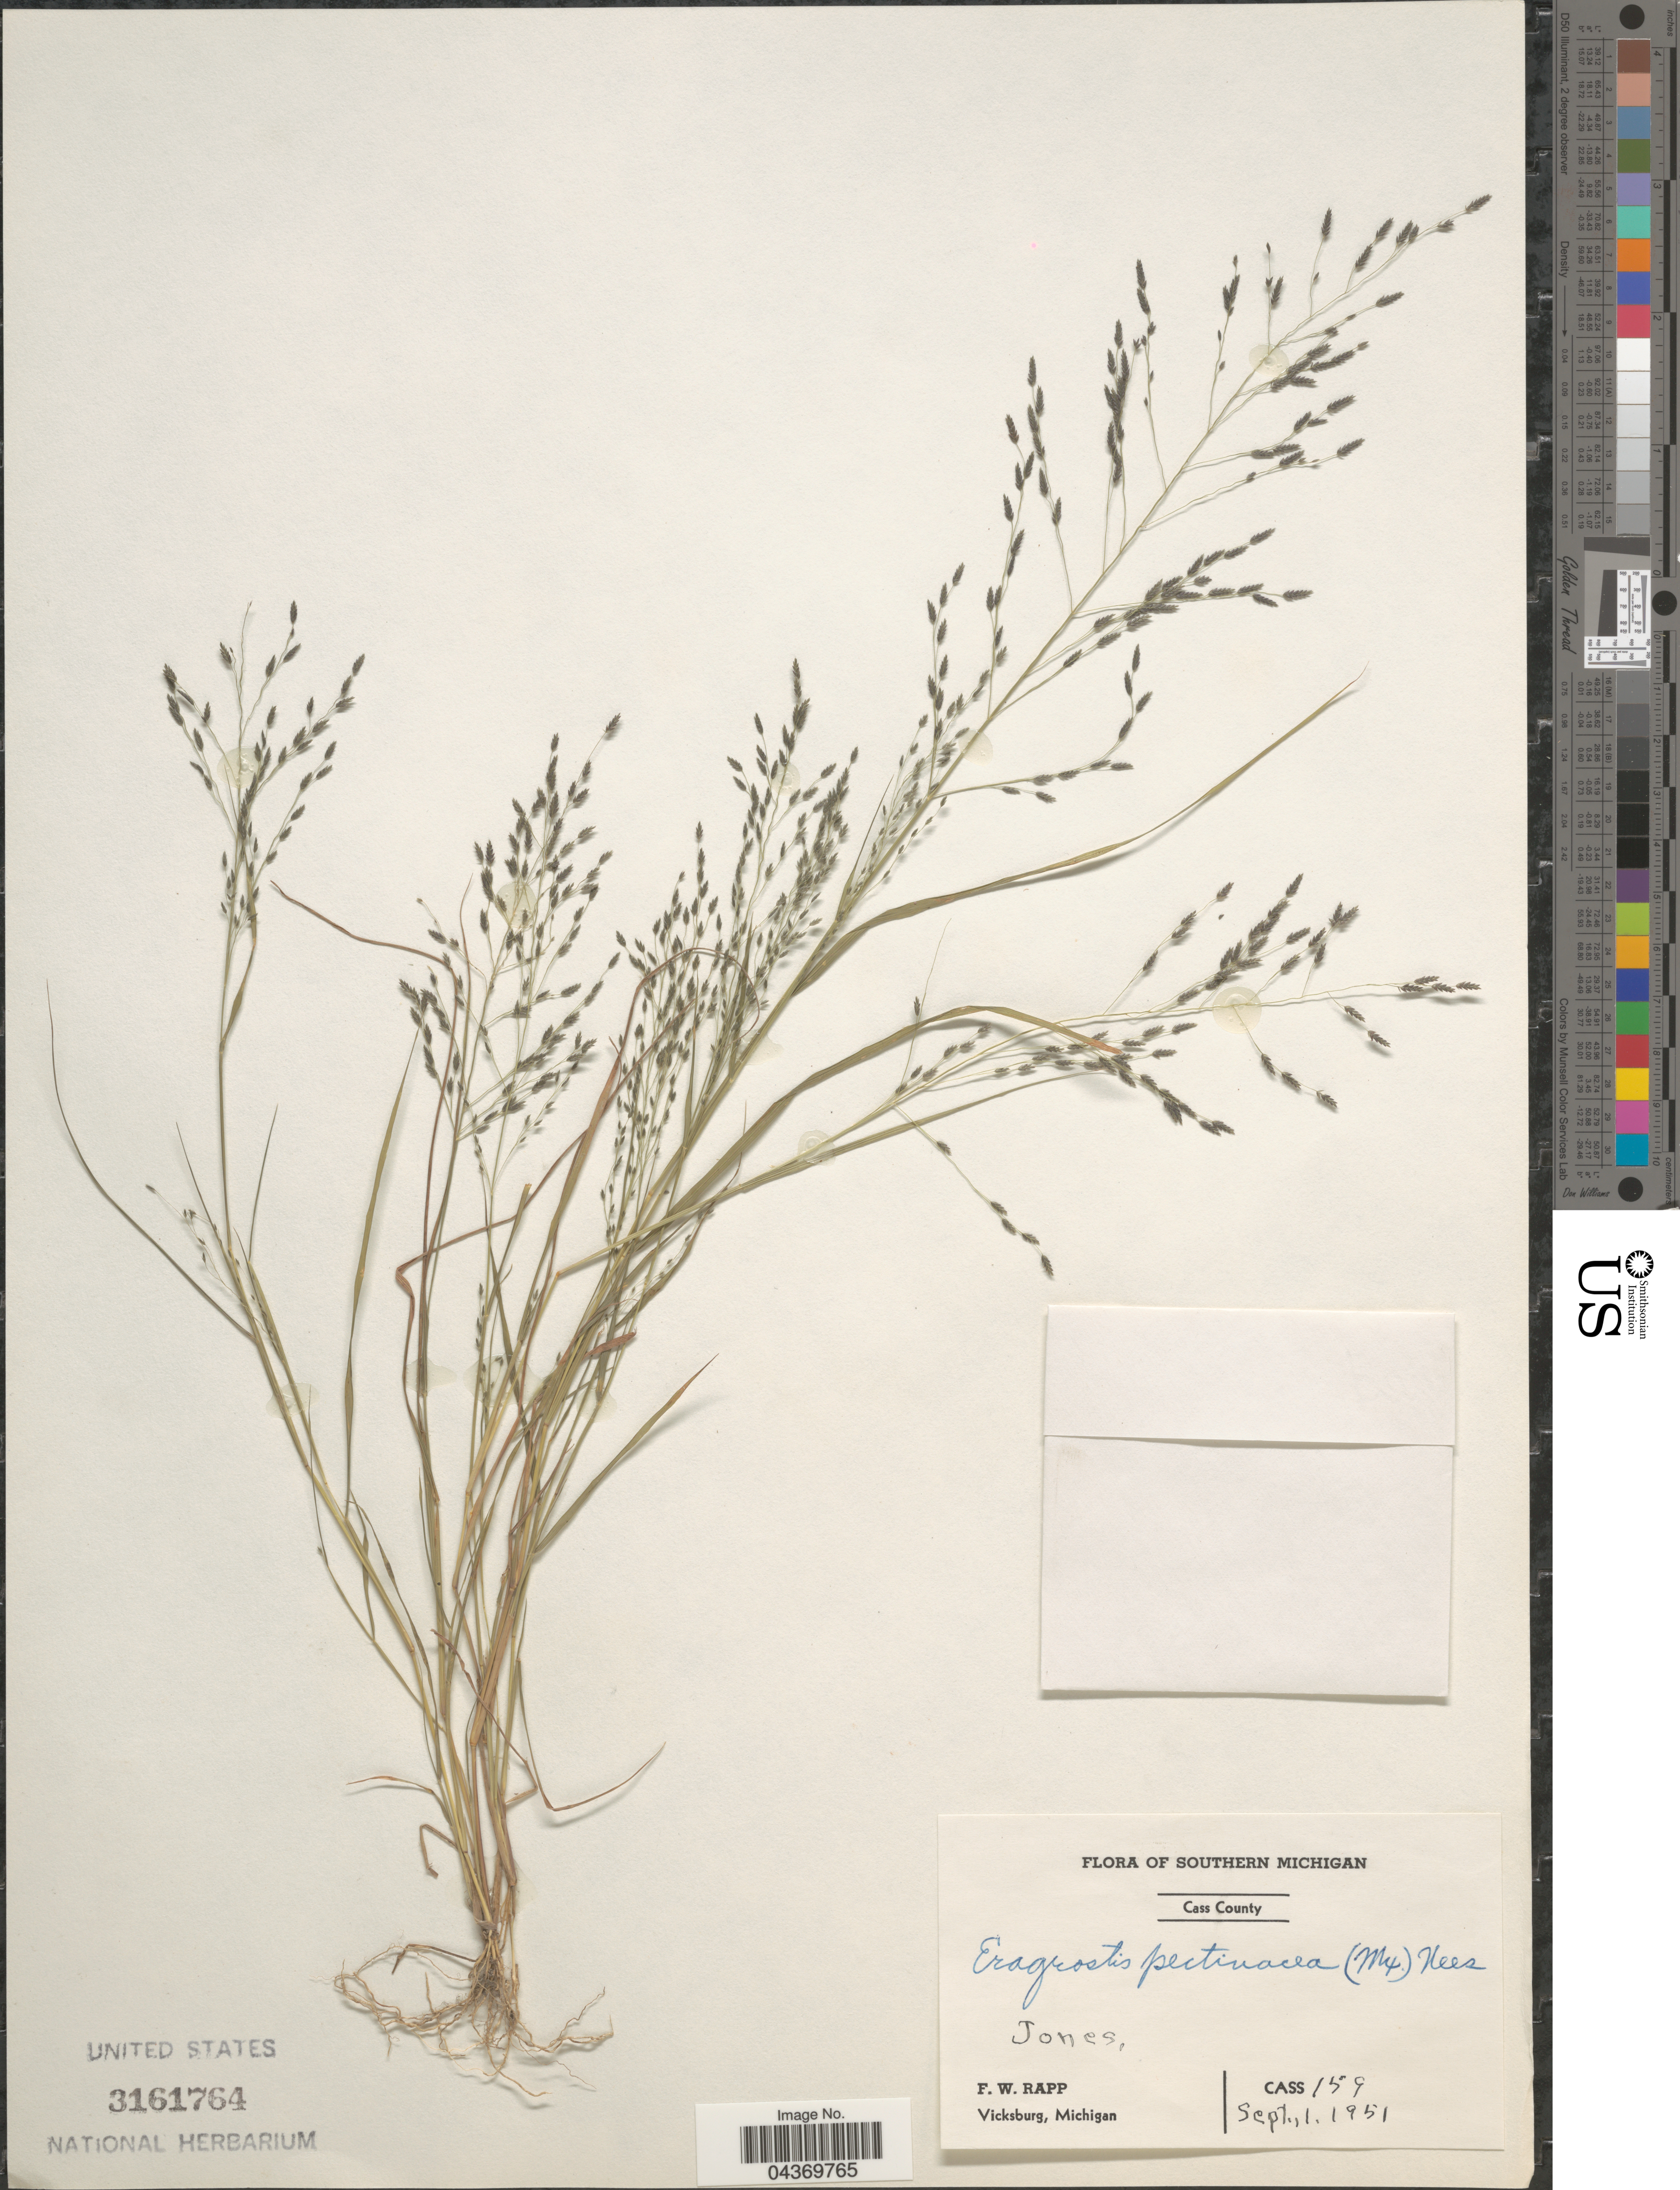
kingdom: Plantae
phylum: Tracheophyta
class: Liliopsida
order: Poales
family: Poaceae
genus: Eragrostis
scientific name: Eragrostis pectinacea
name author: (Michx.) Nees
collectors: F. Rapp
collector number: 159?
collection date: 1951-09-01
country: United States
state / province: Michigan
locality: Southern Michigan. Cass County. Jones, Cass.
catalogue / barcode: US 3161764